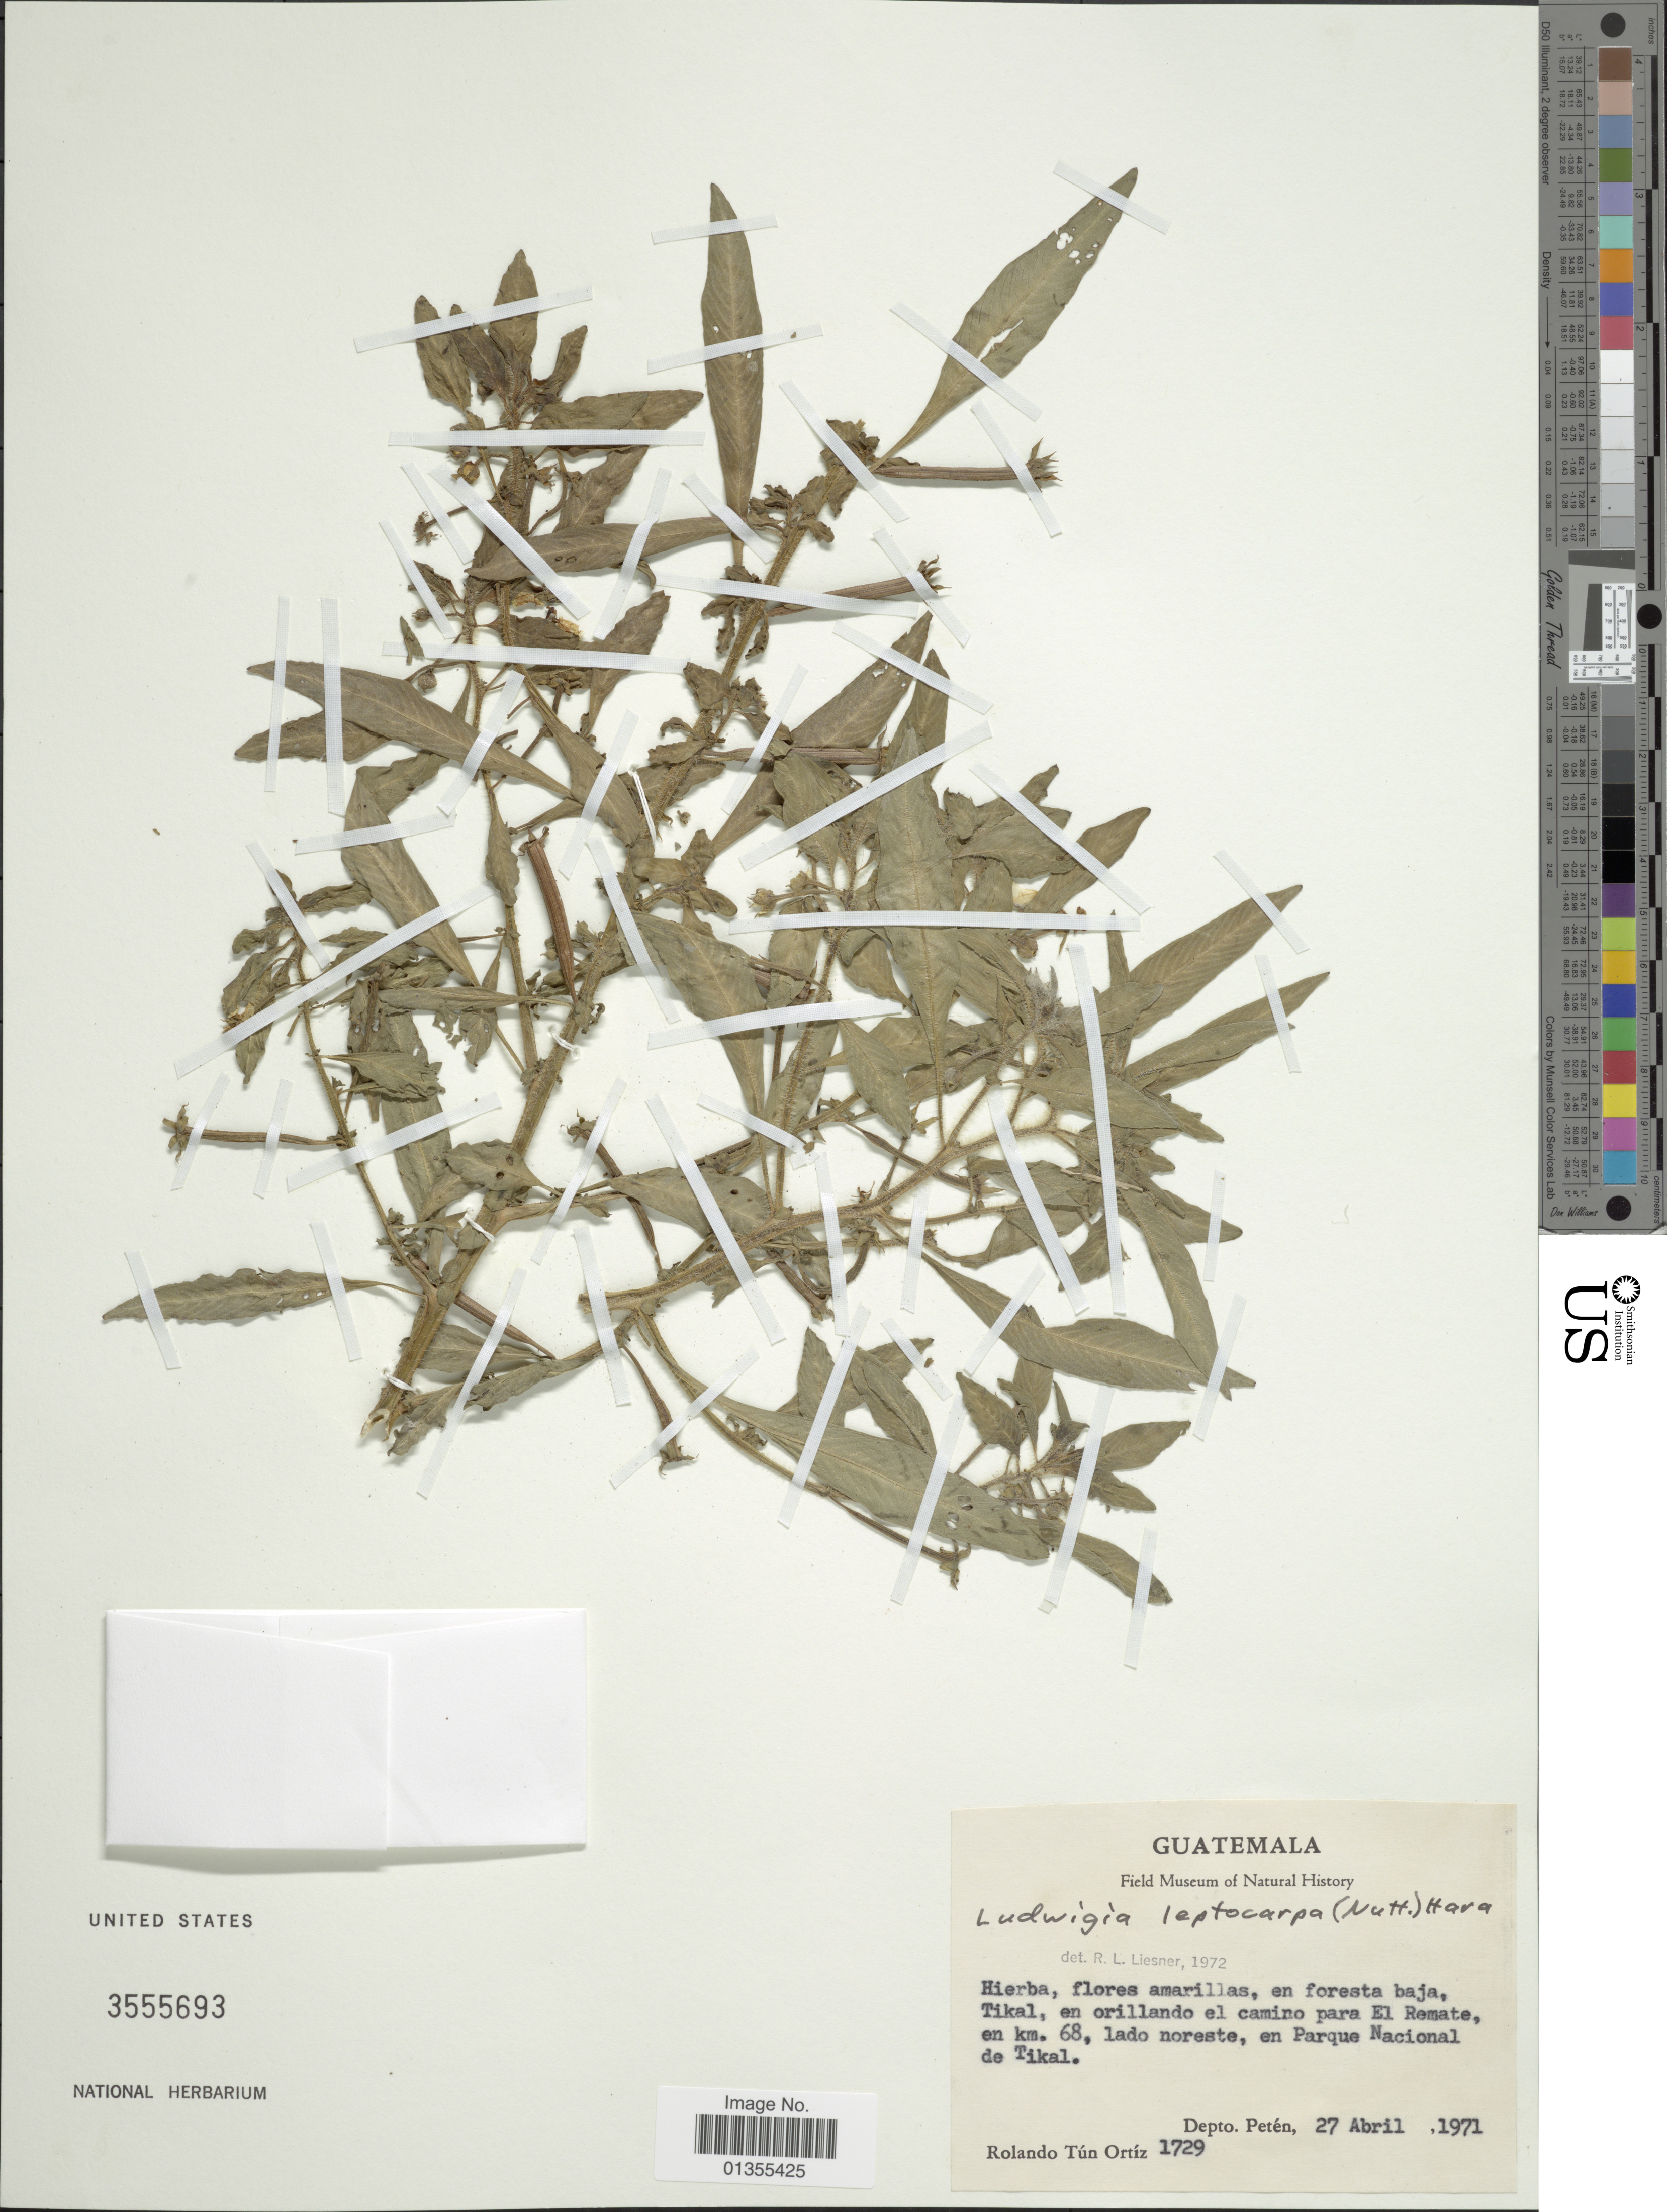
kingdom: Plantae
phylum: Tracheophyta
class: Magnoliopsida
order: Myrtales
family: Onagraceae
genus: Ludwigia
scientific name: Ludwigia nervosa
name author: (Poir.) H. Hara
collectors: R. T. Ortíz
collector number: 1729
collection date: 1971-04-27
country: Guatemala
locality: En foresta baja, Tikal, en orillando el camino para El Remate, en km. 68, lado noreste, en Parque Nacional de Tikal.Depto. Petén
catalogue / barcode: US 3555693